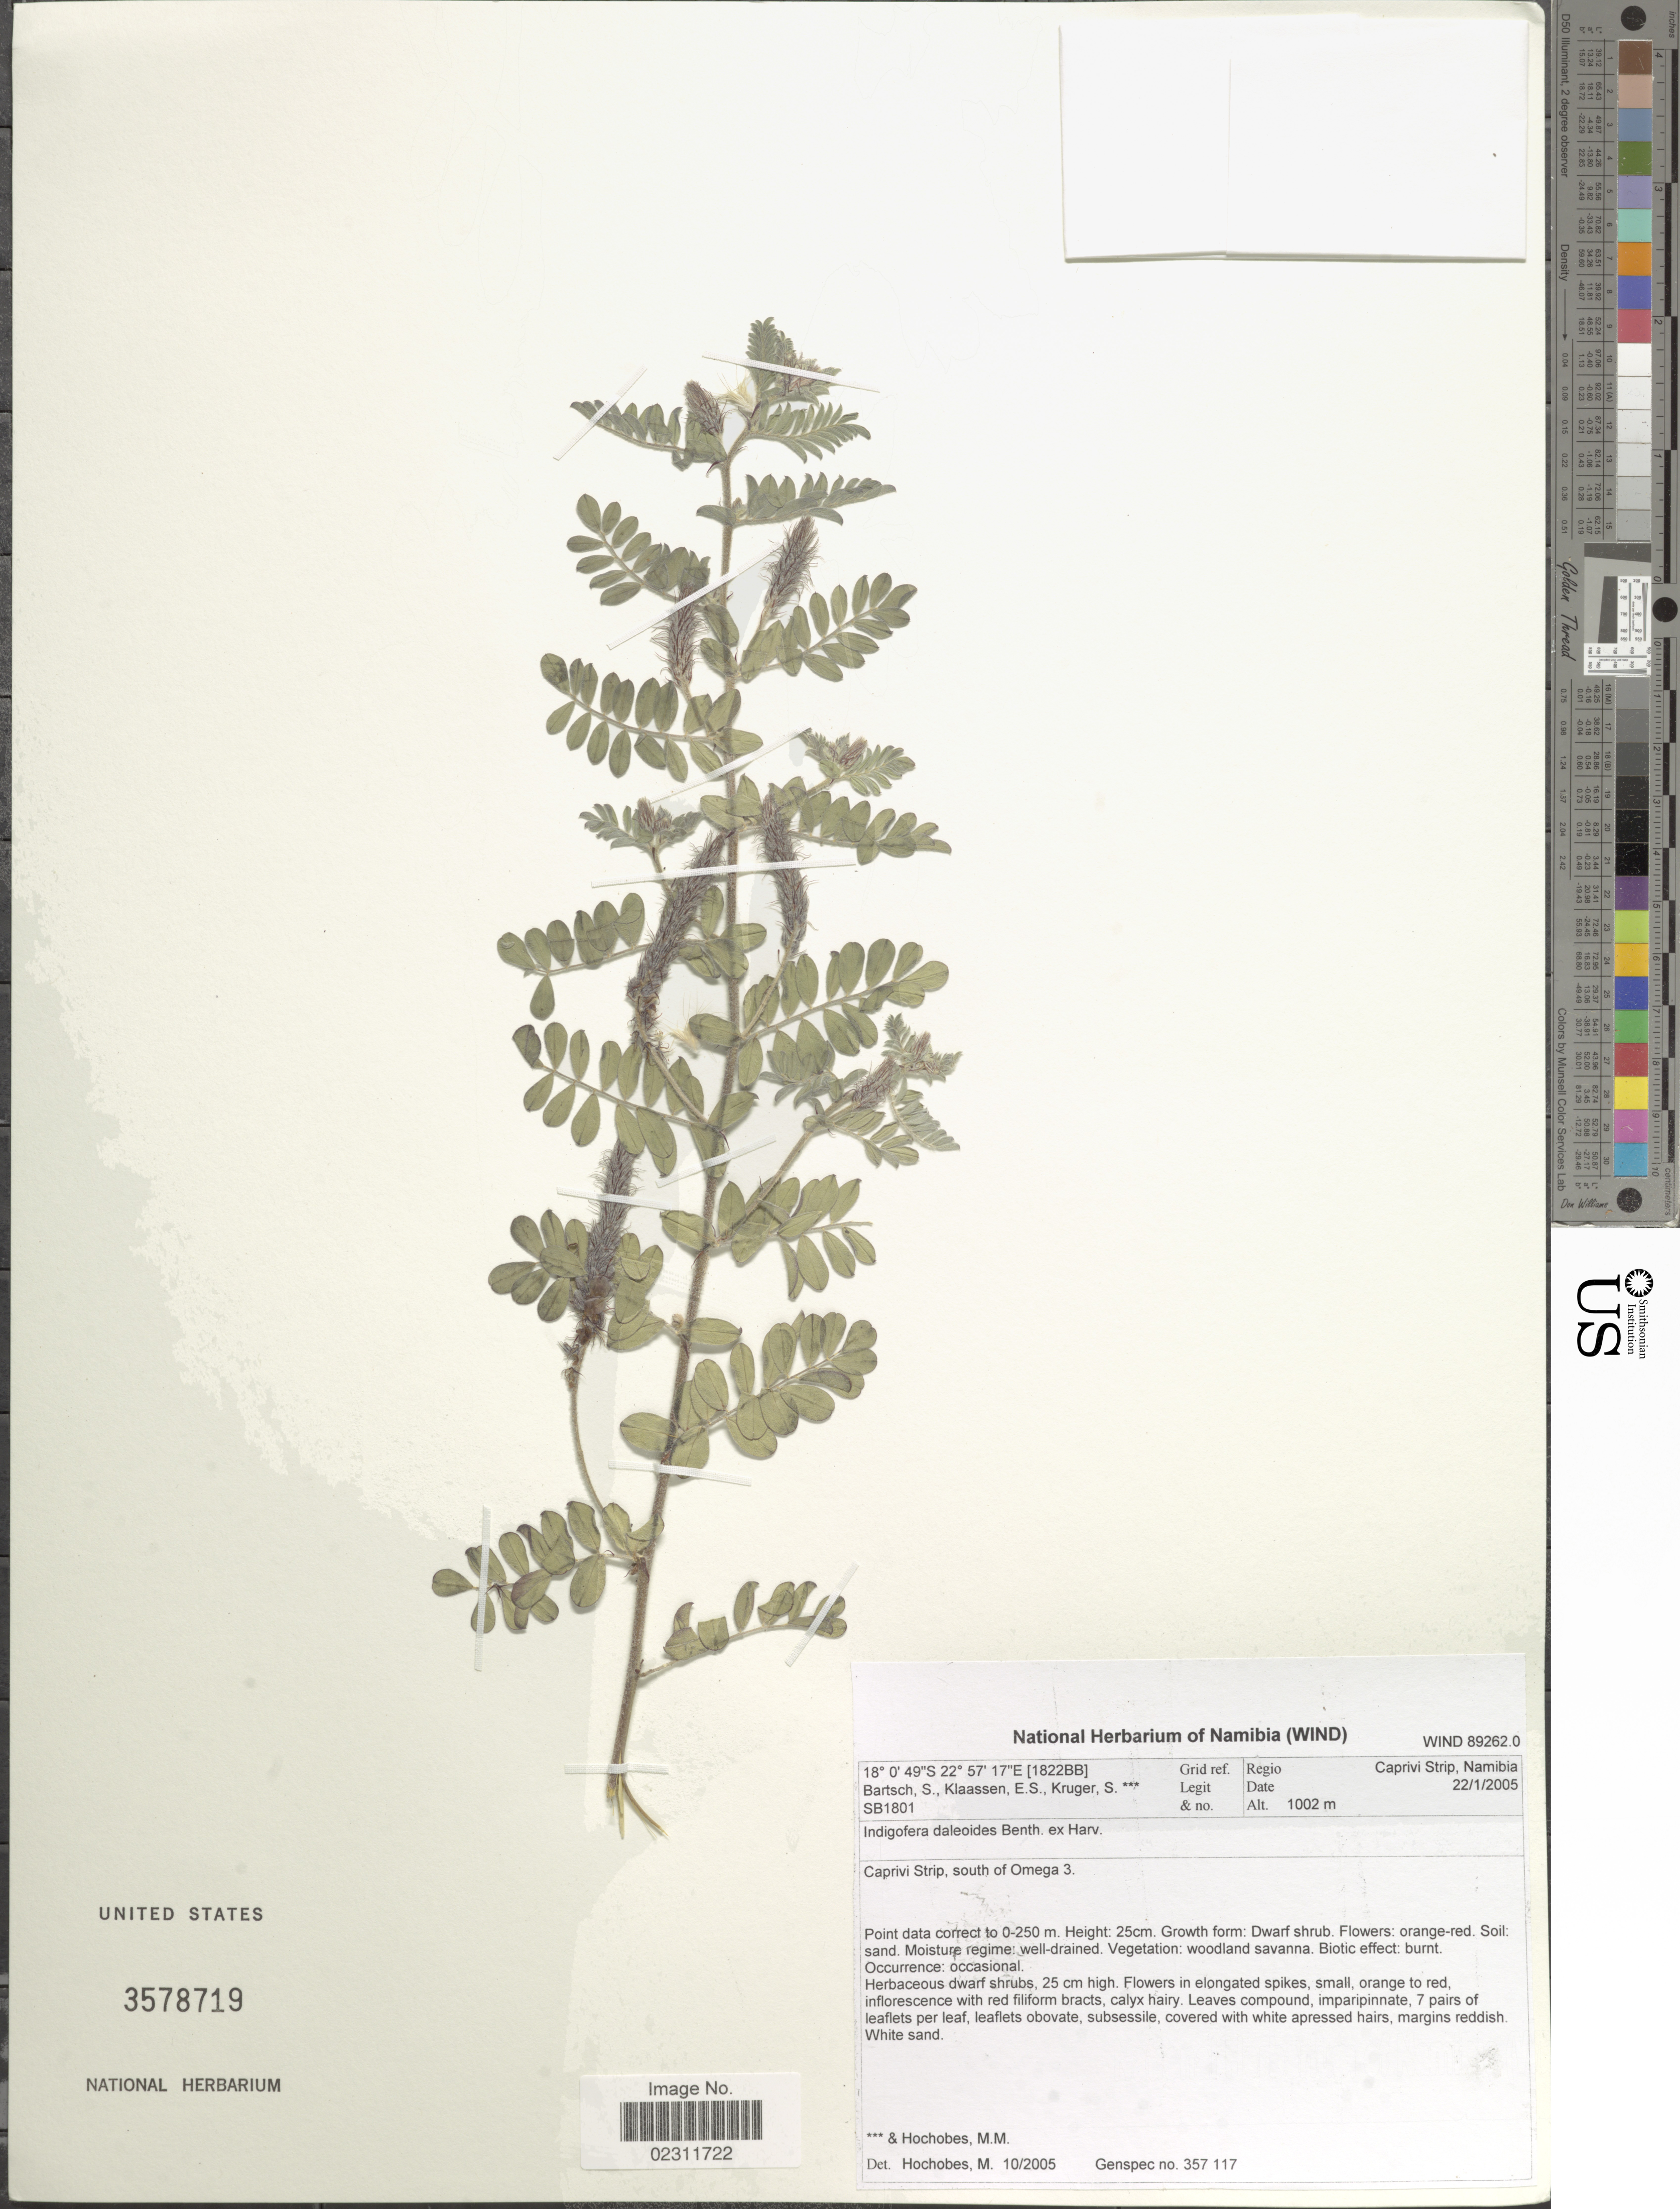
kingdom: Plantae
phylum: Tracheophyta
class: Magnoliopsida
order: Fabales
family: Fabaceae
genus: Indigofera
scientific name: Indigofera daleoides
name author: Harv.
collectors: S. Bartsch, E. S. Klaassen, S. Kruger & M. Hochobes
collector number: SB1801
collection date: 2005-01-22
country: Namibia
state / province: Caprivi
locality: Caprivi Strip, south of Omega3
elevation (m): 1002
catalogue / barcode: US 3578719